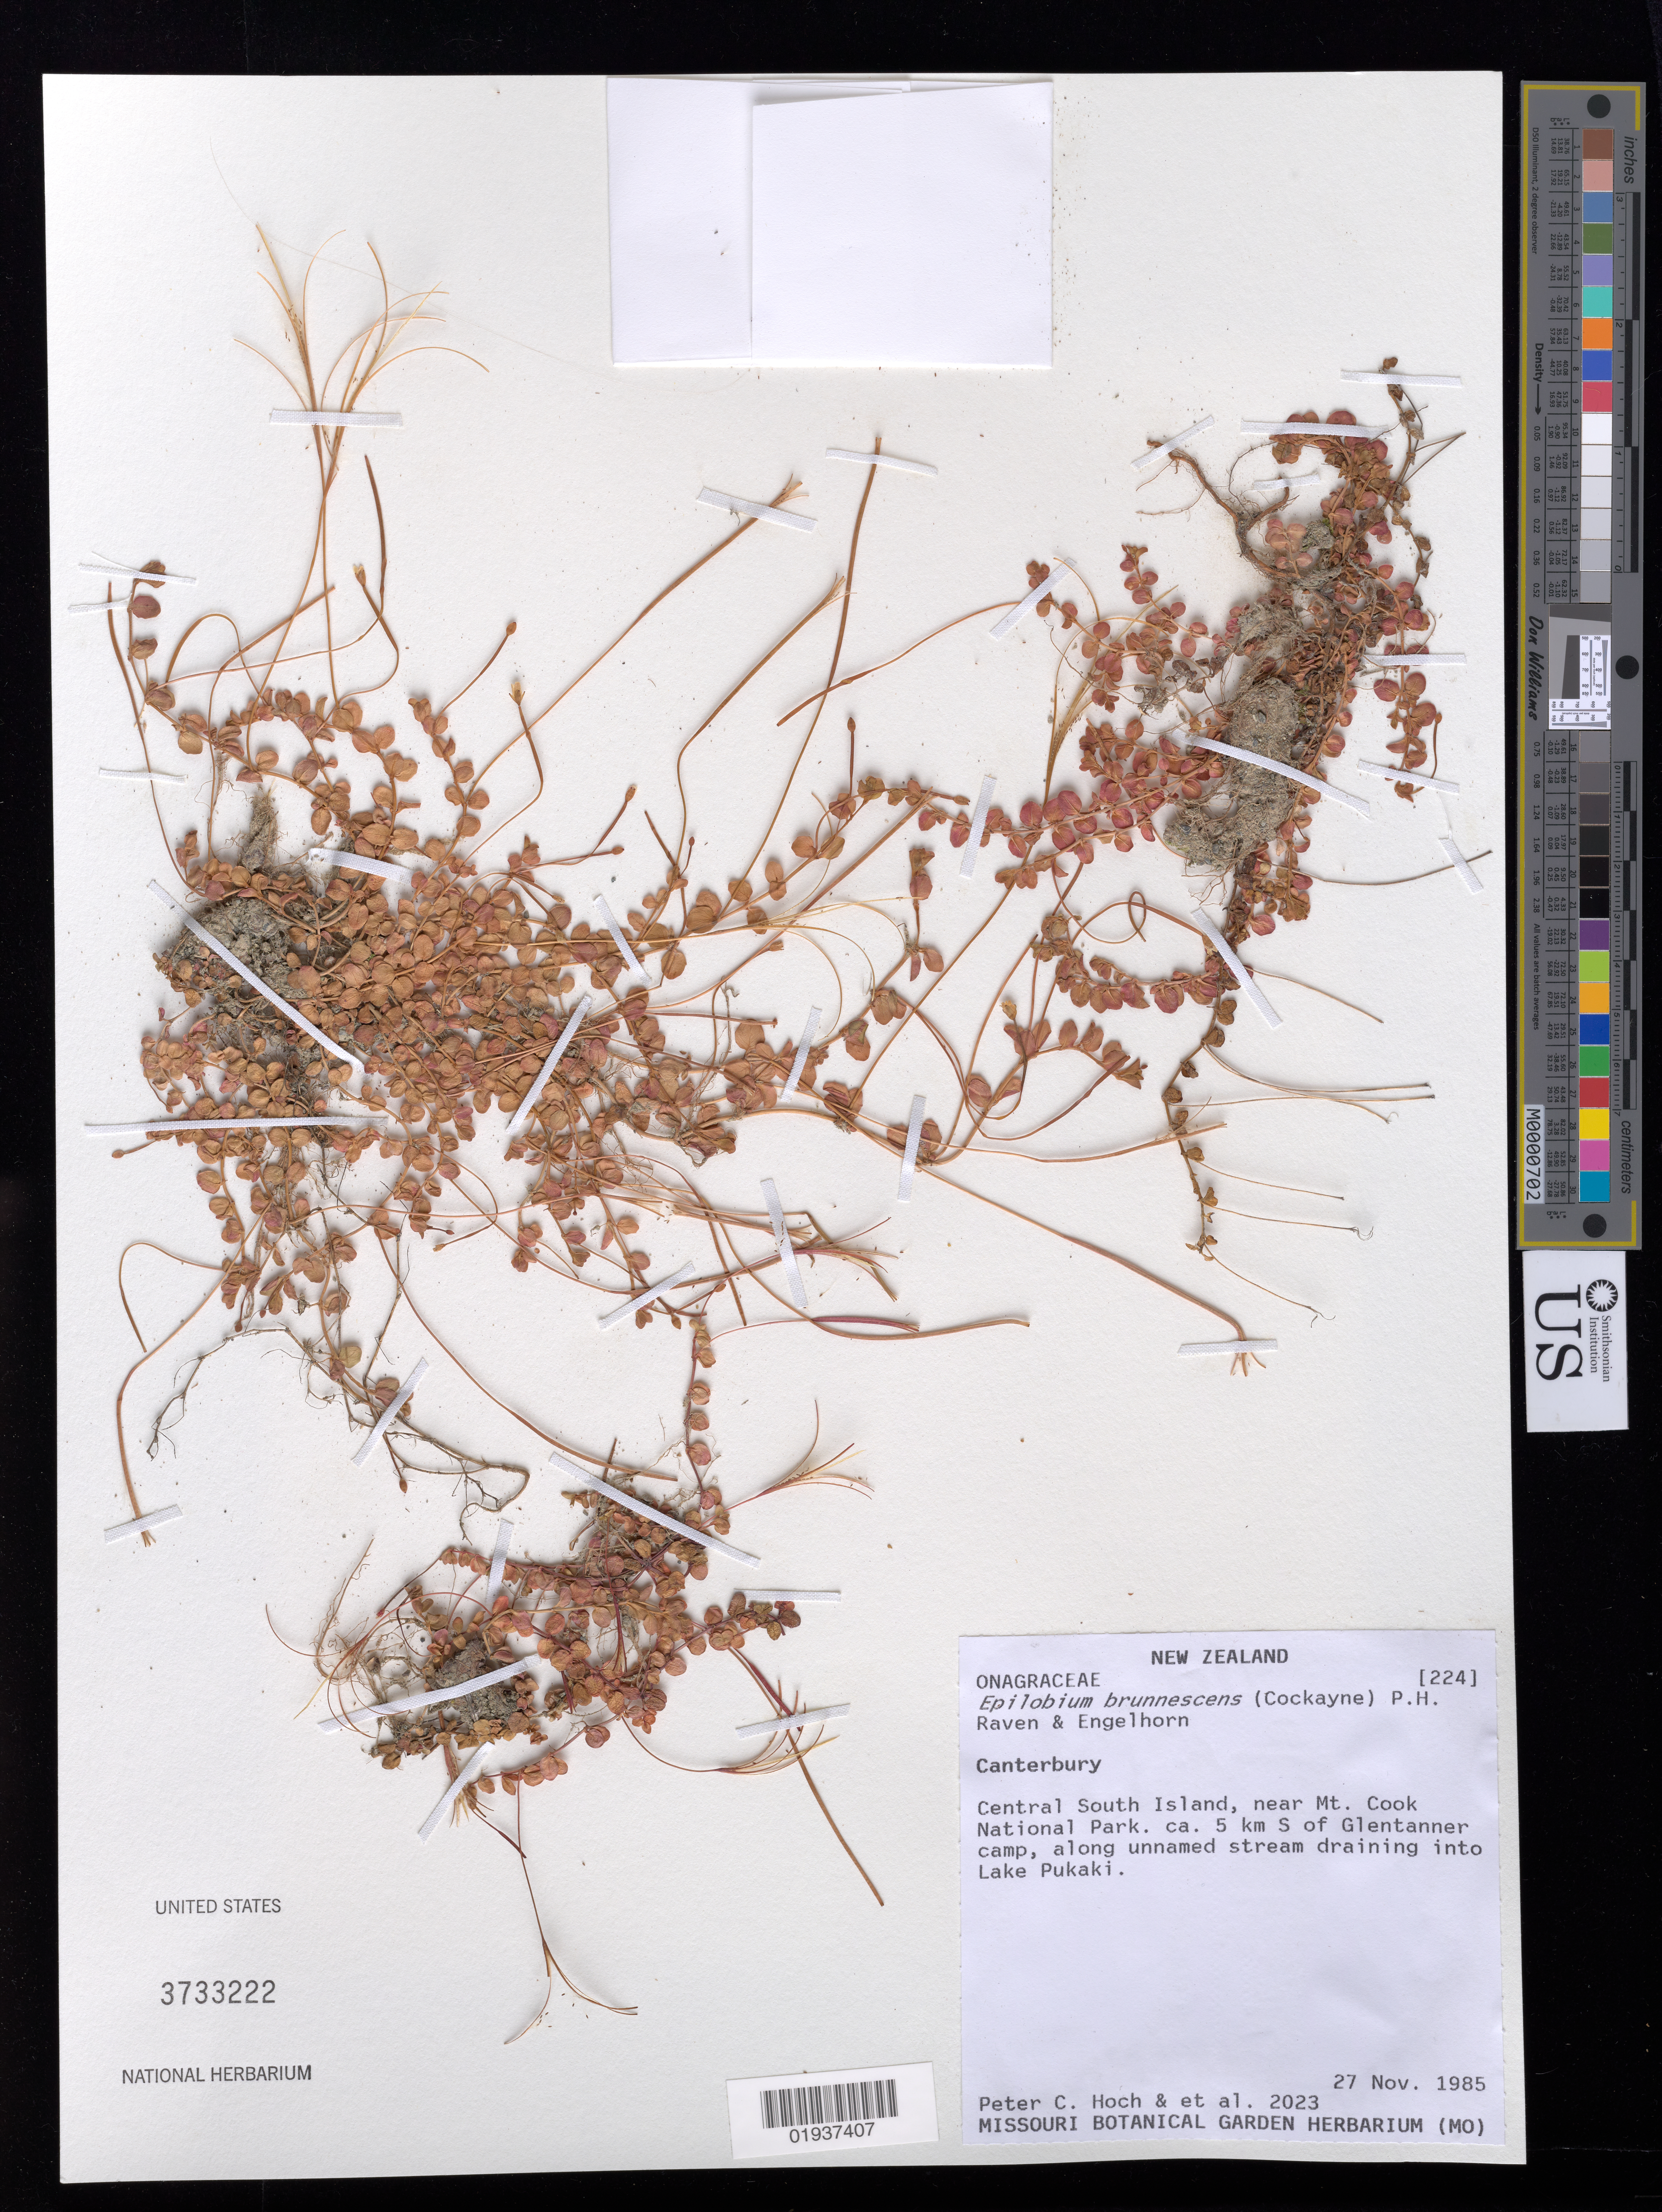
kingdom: Plantae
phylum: Tracheophyta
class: Magnoliopsida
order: Myrtales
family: Onagraceae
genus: Epilobium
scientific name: Epilobium brunnescens subsp. brunnescens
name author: (Cockayne) P.H. Raven & Engelhorn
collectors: P. C. Hoch & et al.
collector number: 2023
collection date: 1985-11-27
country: New Zealand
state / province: Canterbury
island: South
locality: Central South Island, near Mt. Cook National Park. ca. 5 km S of Glentanner camp, along unnamed stream draining into Lake Pukaki.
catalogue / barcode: US 3733222